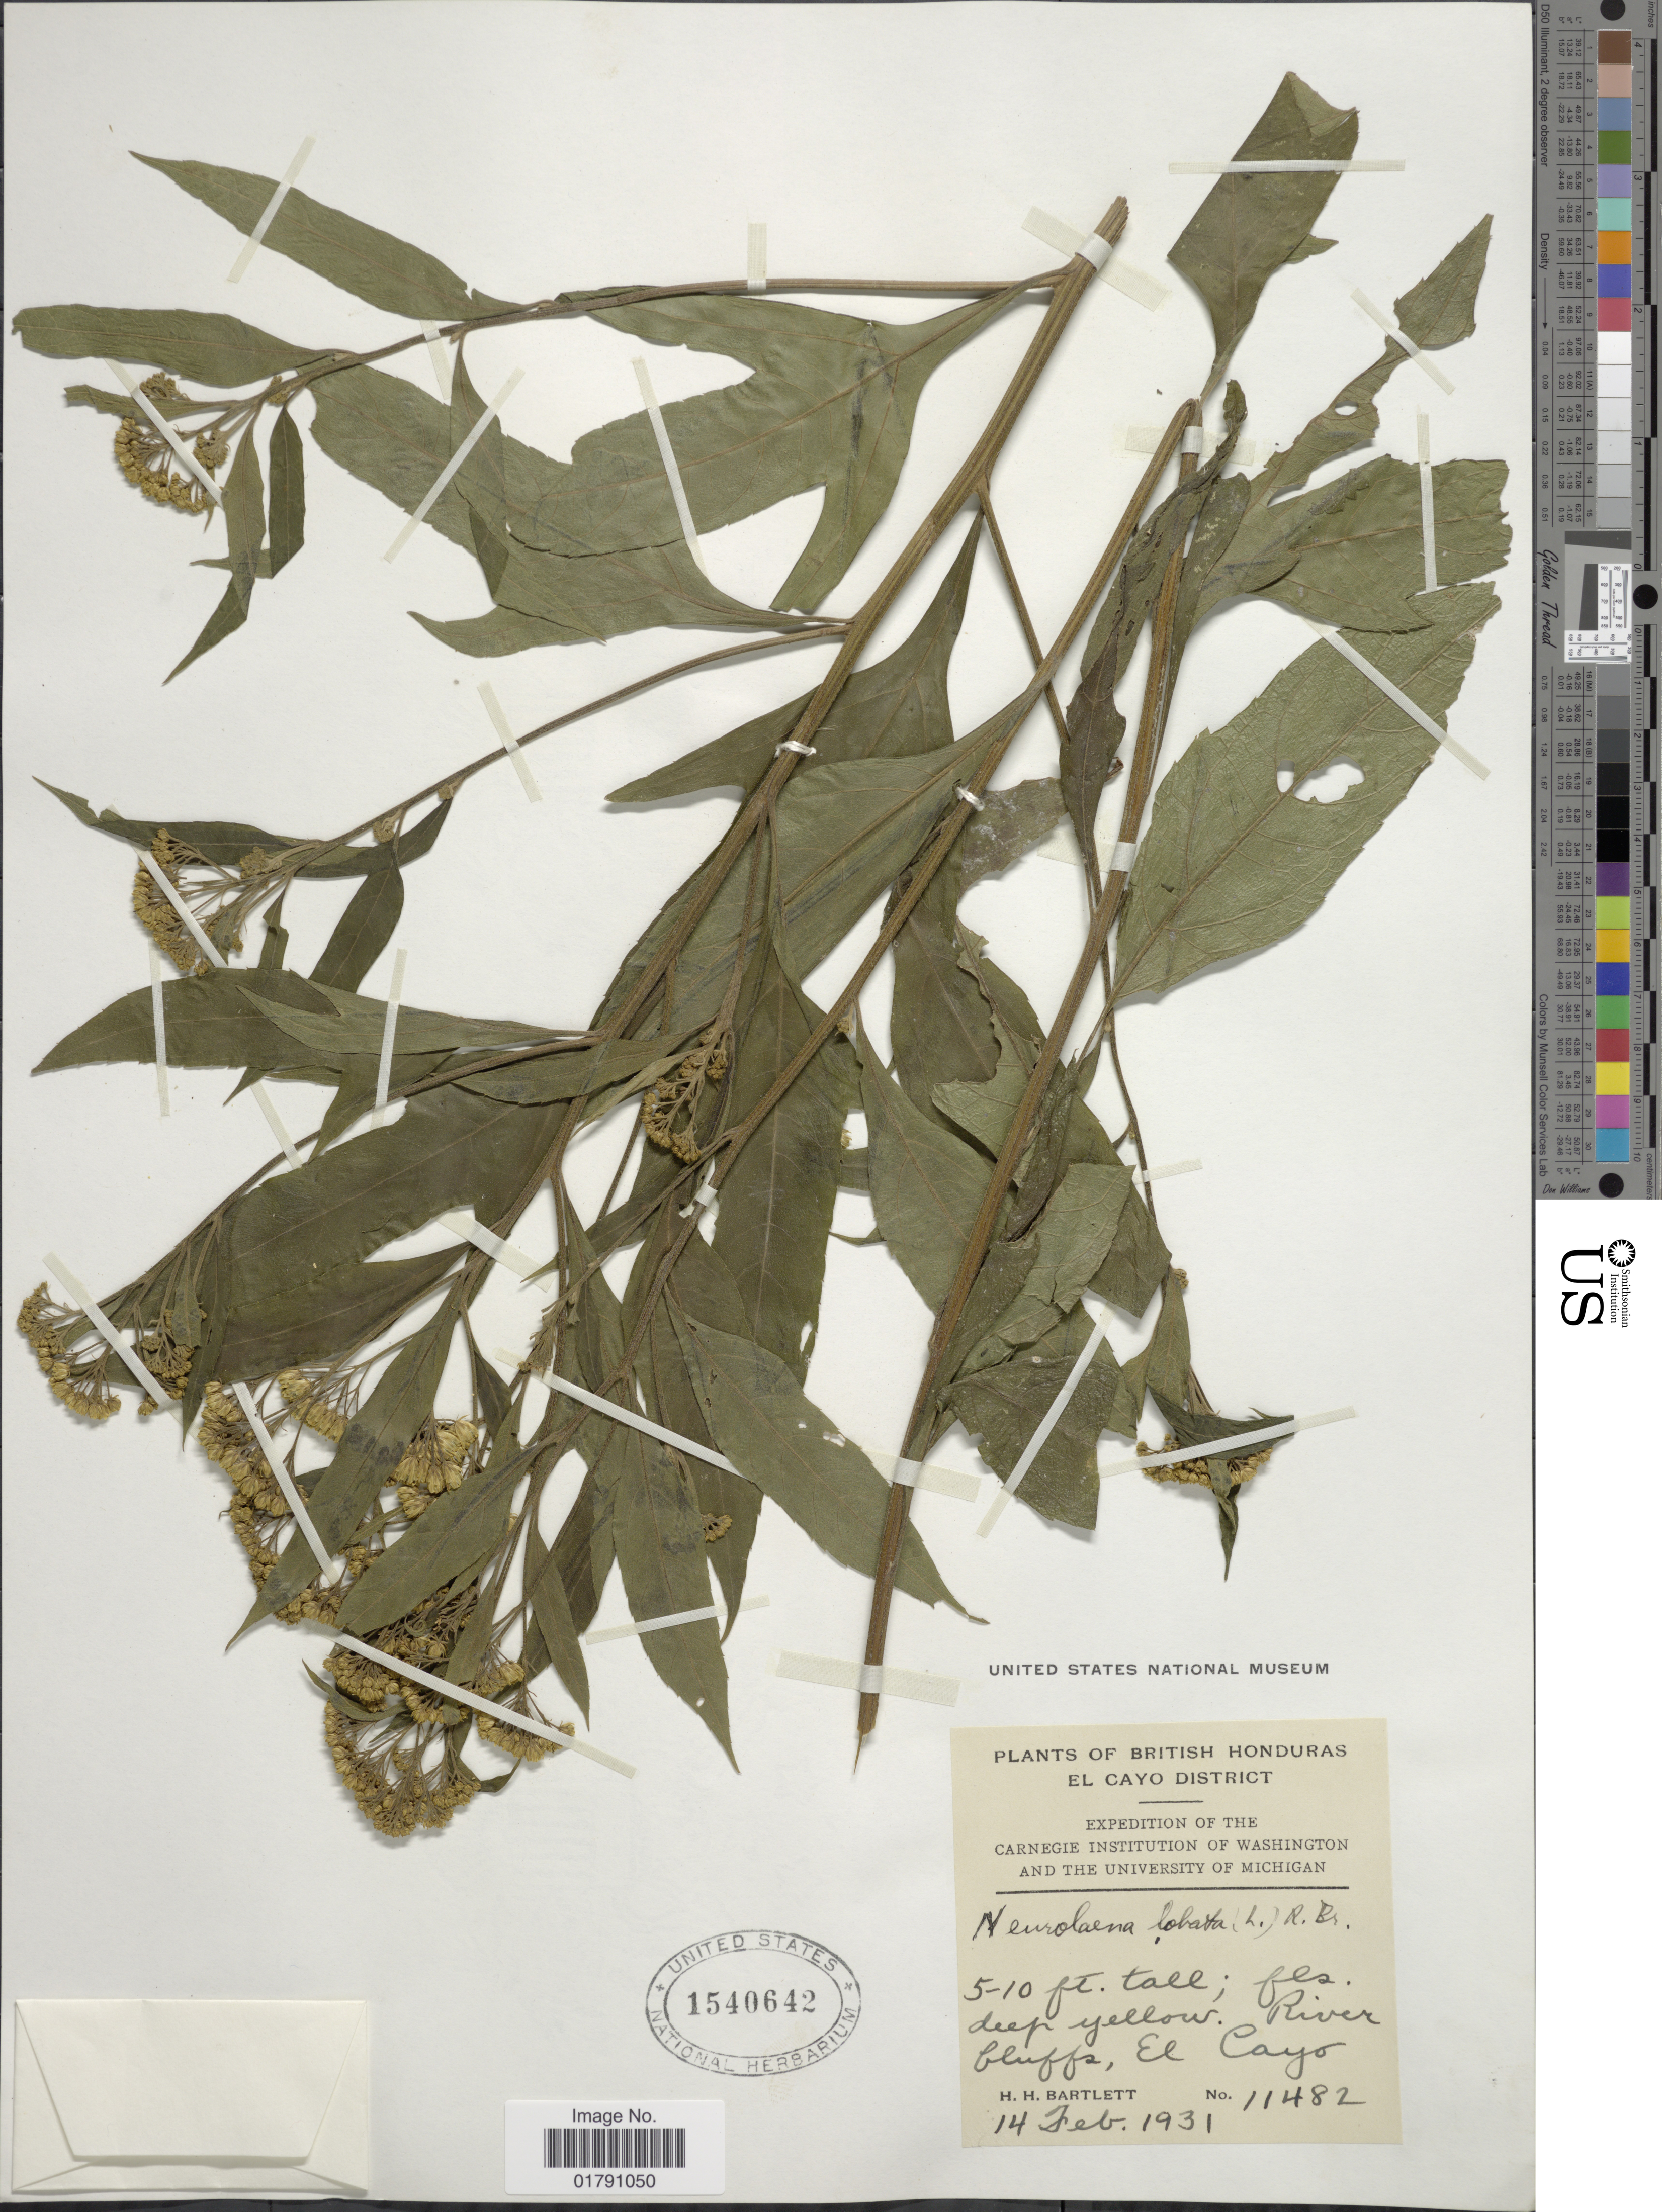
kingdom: Plantae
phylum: Tracheophyta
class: Magnoliopsida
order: Asterales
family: Asteraceae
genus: Neurolaena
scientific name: Neurolaena lobata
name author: (L.) R. Br. ex Cass.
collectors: H. H. Bartlett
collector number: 11482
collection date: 1931-02-14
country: Belize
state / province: Cayo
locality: British Honduras, El Cayo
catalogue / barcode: US 1540642